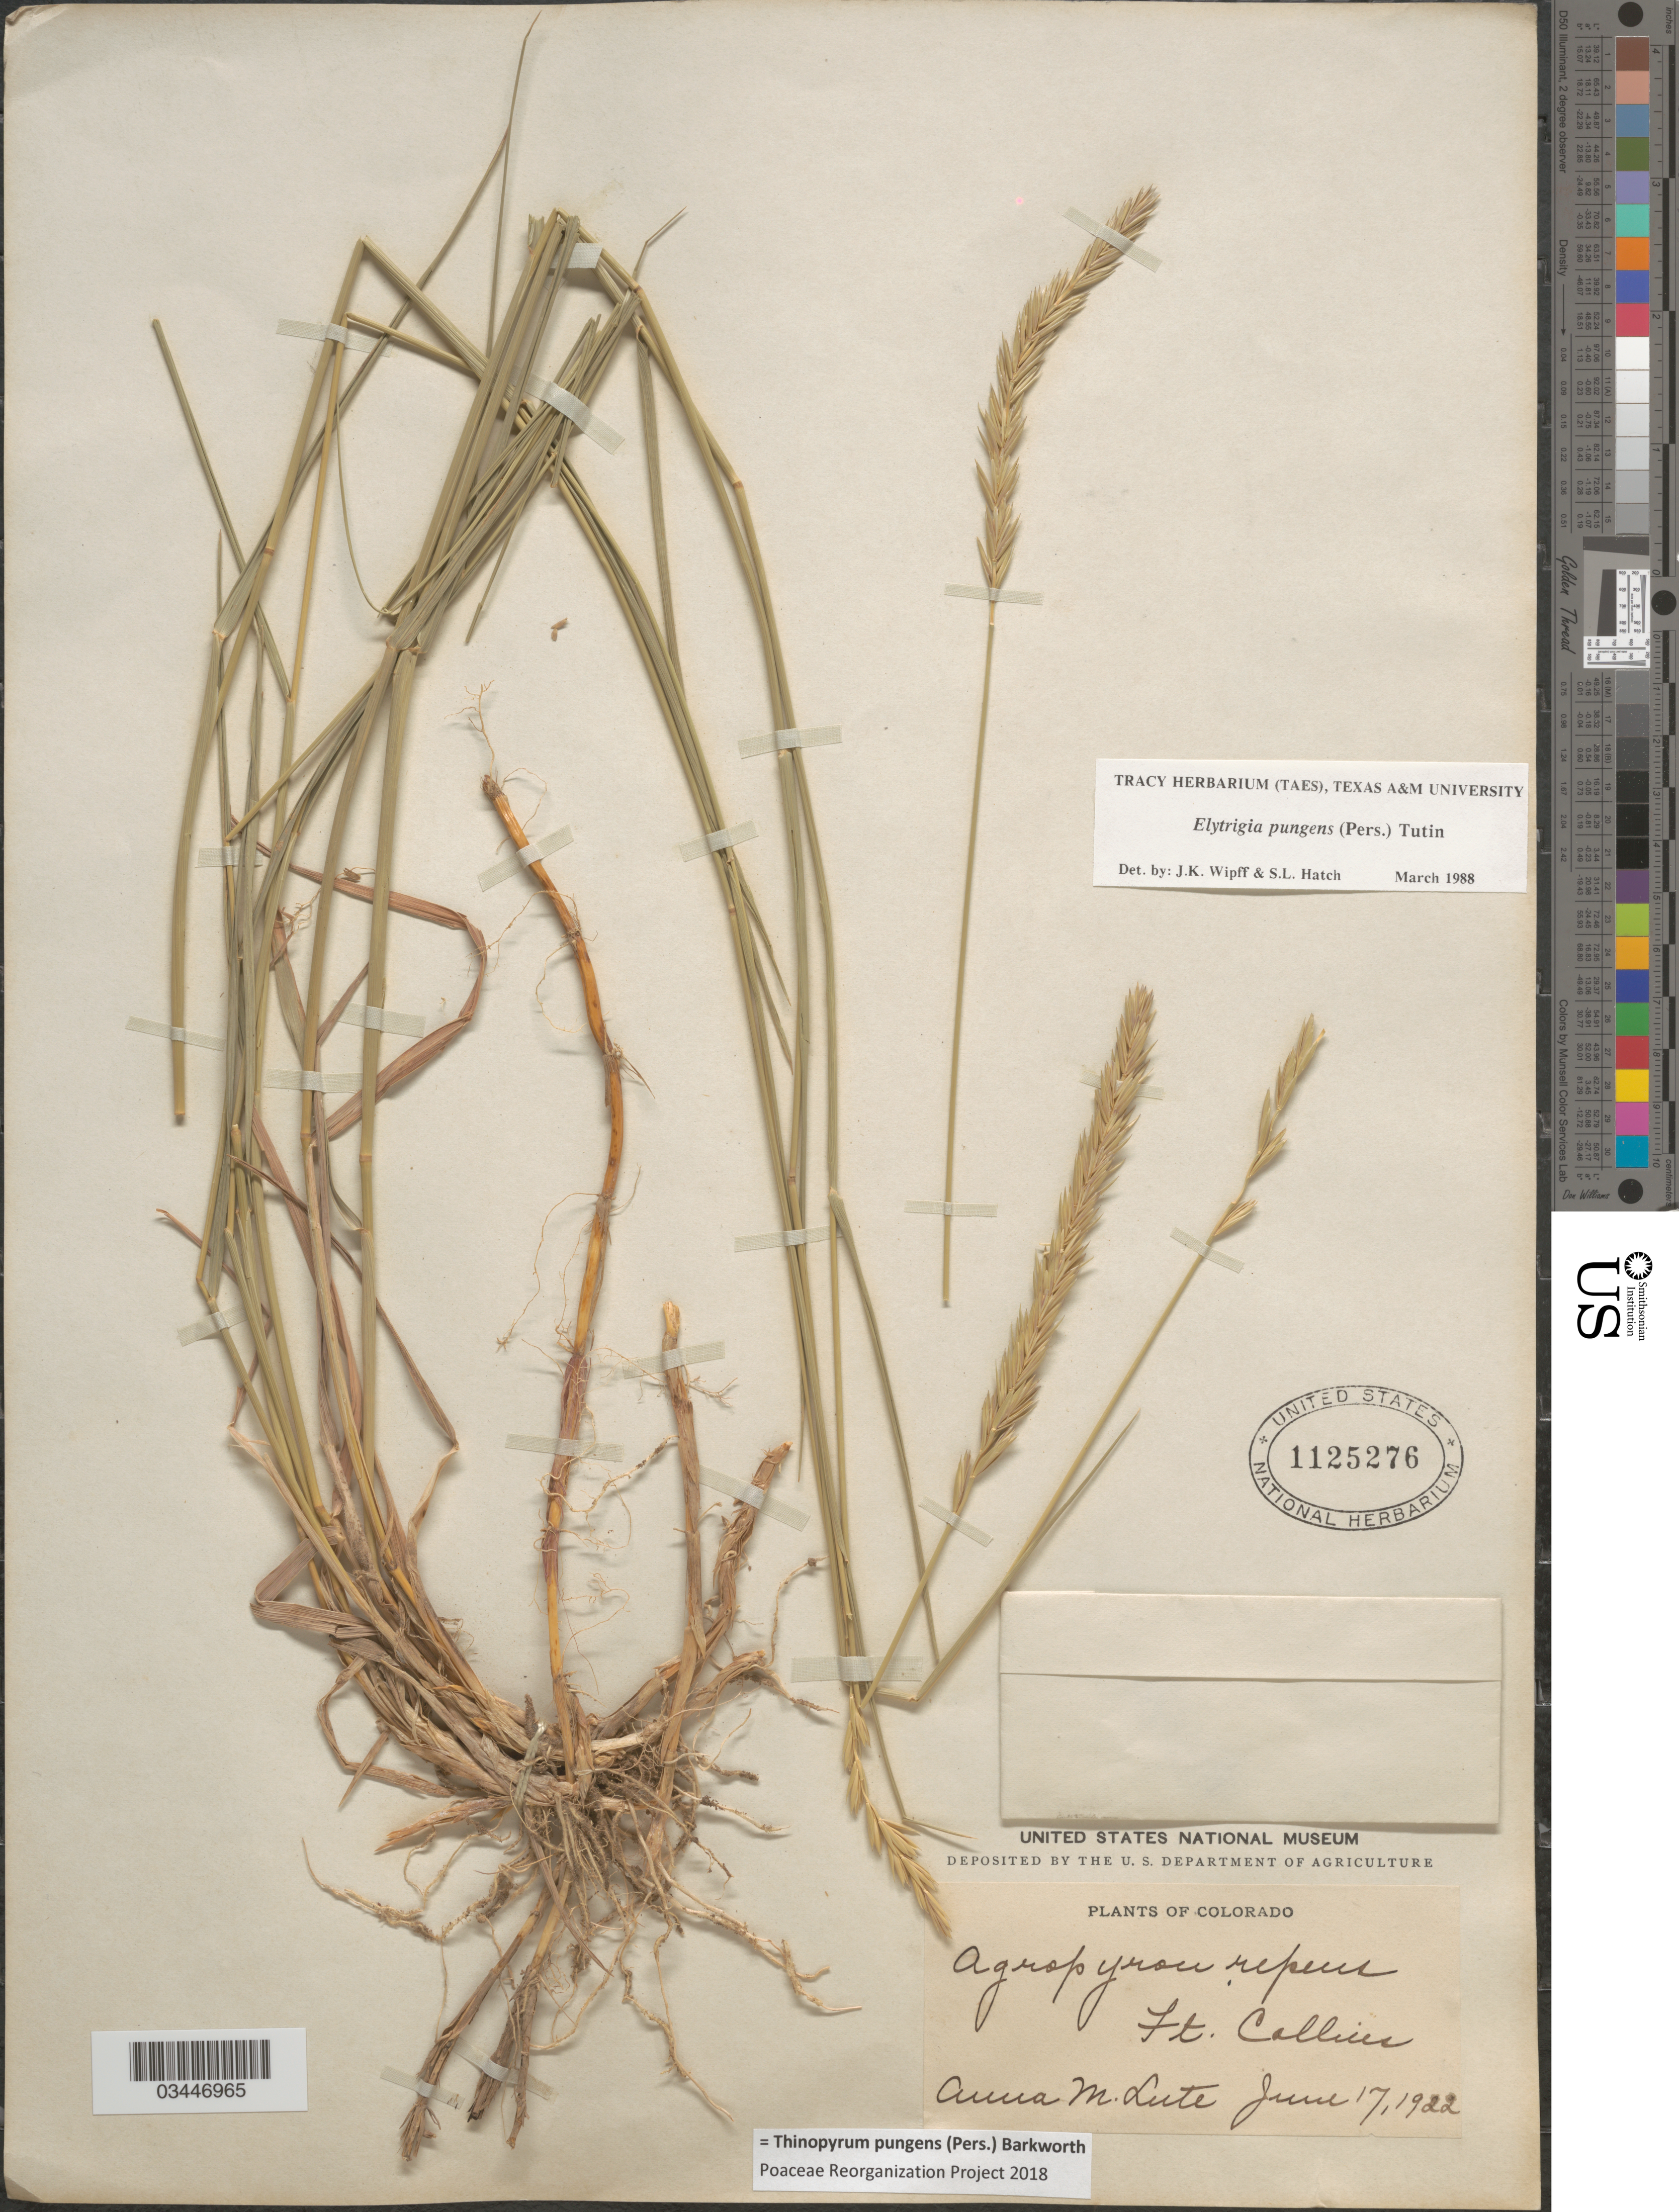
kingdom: Plantae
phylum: Tracheophyta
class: Liliopsida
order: Poales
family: Poaceae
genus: Thinopyrum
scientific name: Thinopyrum pungens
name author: (Pers.) Barkworth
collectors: A. Lute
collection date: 1922-06-17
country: United States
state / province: Colorado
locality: Ft. Collins.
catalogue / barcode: US 1125276